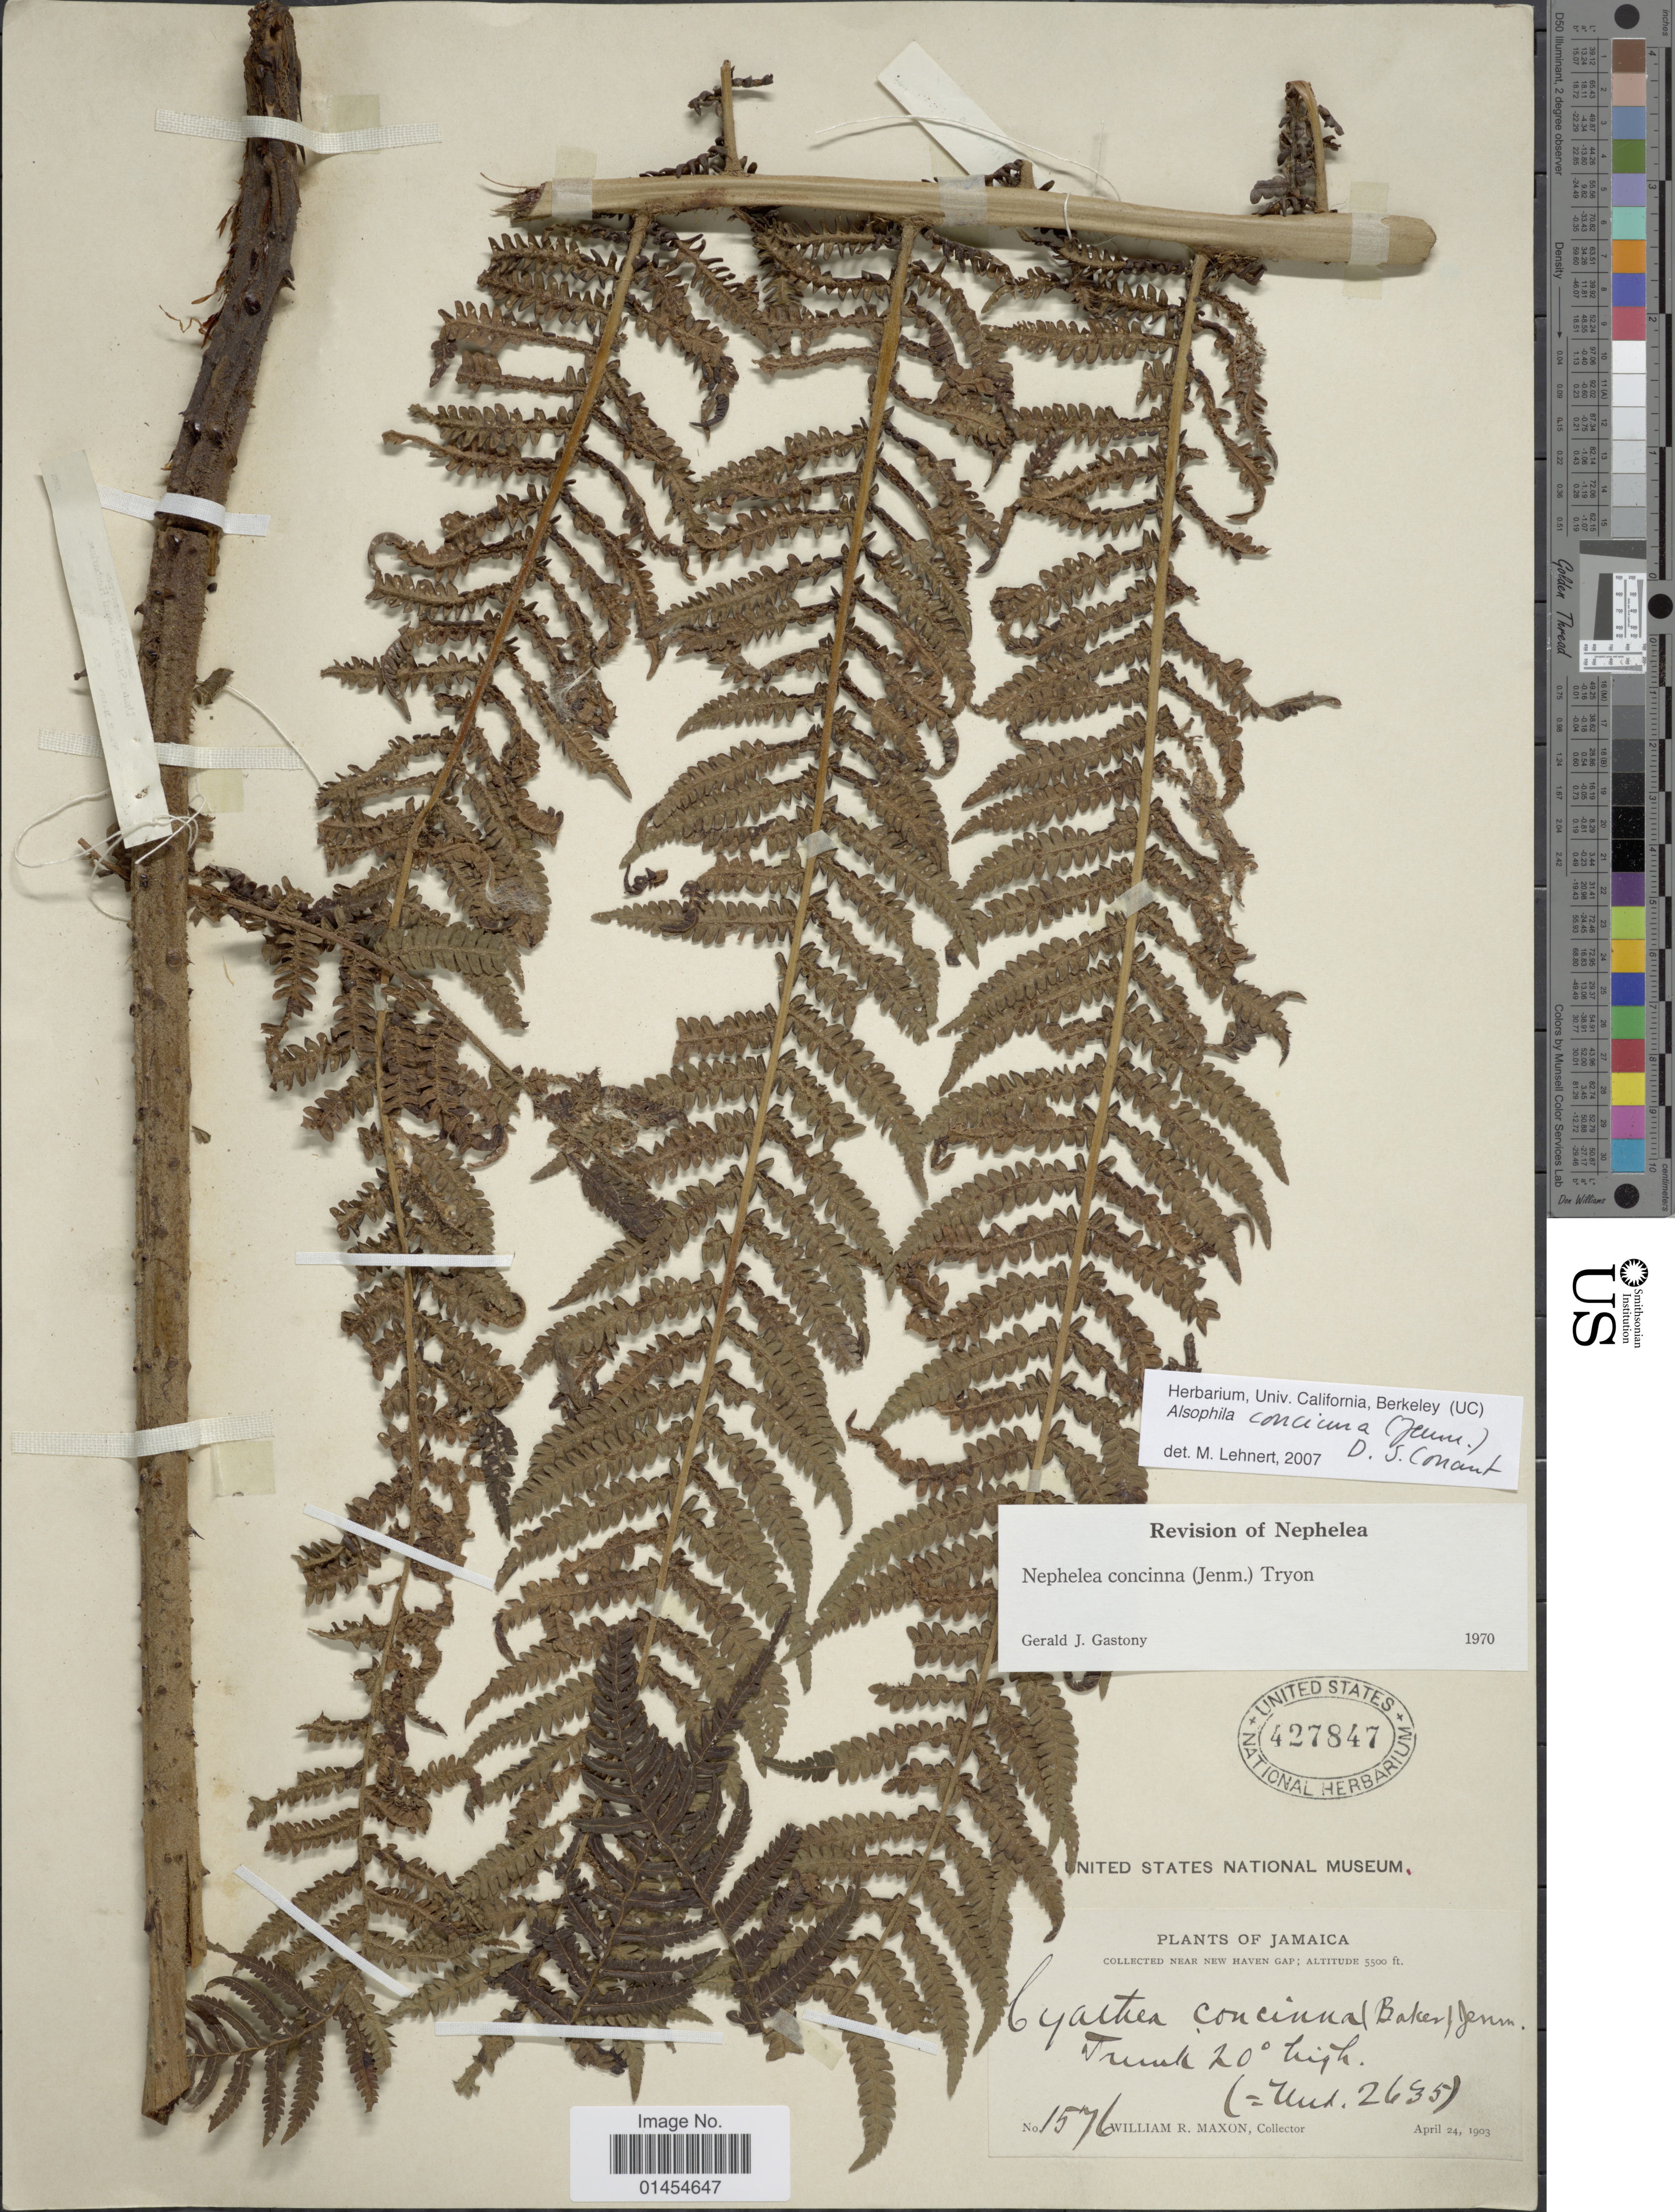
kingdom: Plantae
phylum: Tracheophyta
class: Polypodiopsida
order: Cyatheales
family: Cyatheaceae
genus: Alsophila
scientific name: Alsophila concinna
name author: Baker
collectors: W. R. Maxon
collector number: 1576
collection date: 1903-04-24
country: Jamaica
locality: Collected near New Haven Gap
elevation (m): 1676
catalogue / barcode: US 427847